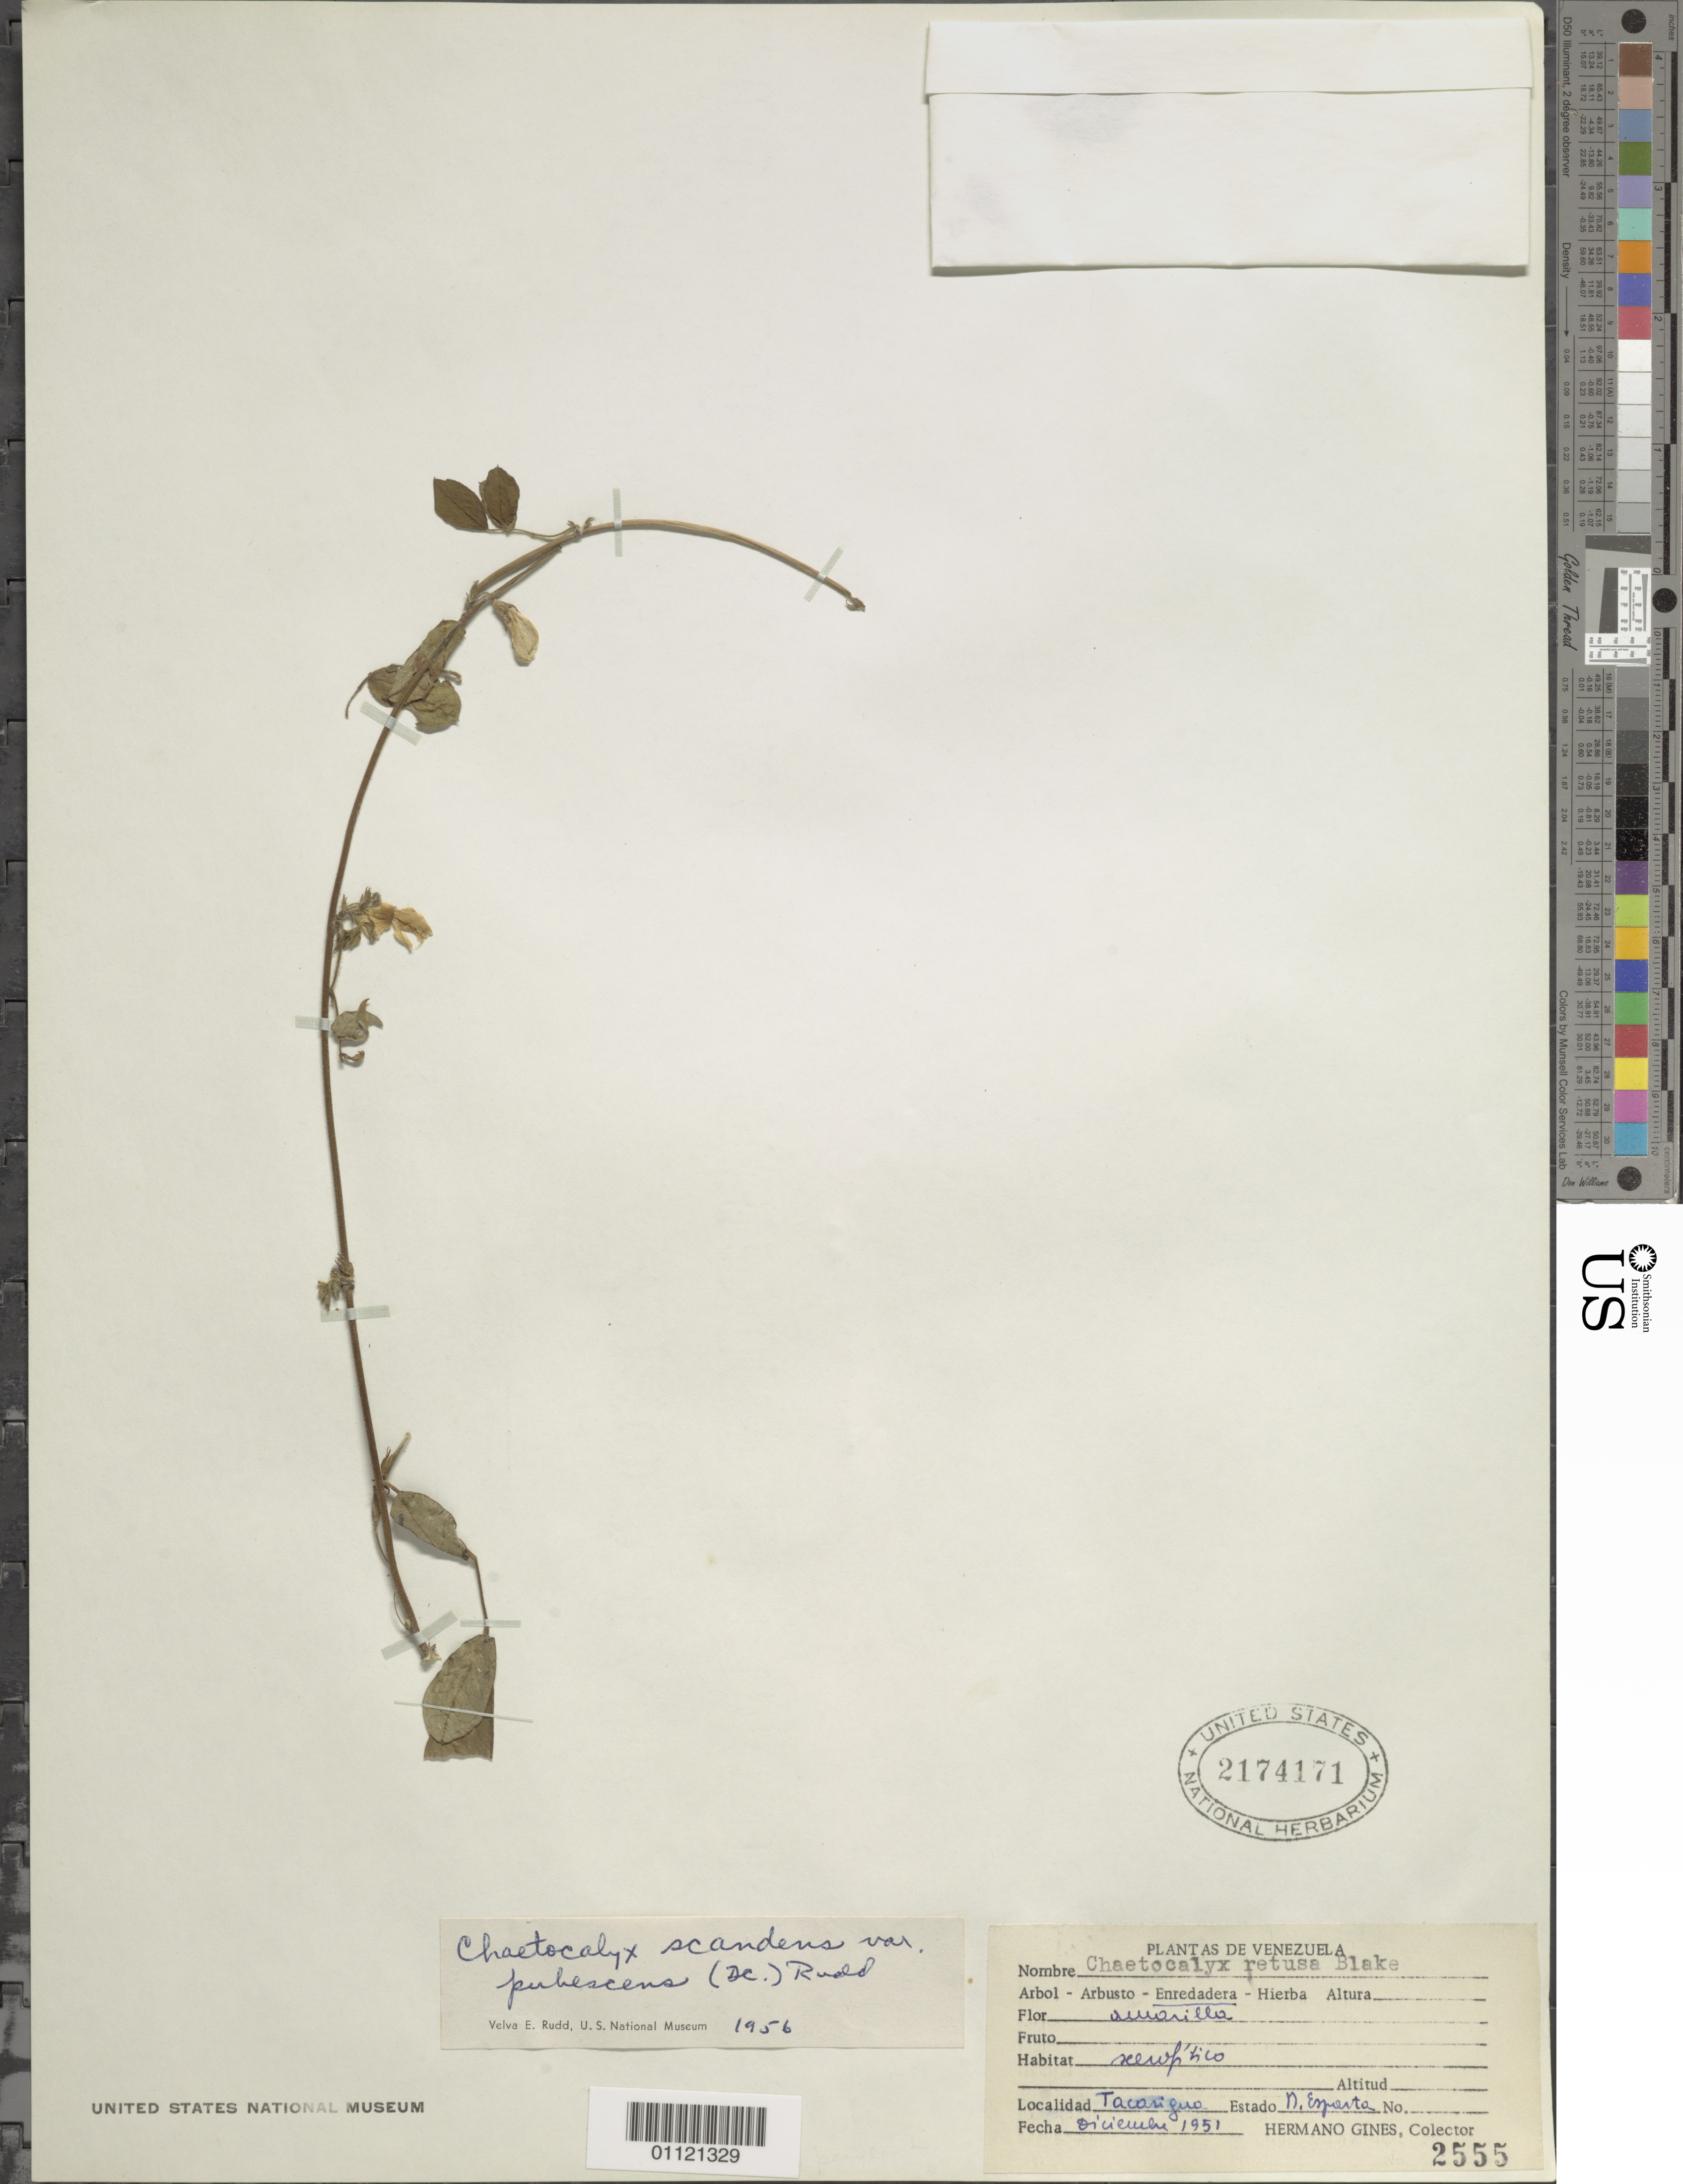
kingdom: Plantae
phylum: Tracheophyta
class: Magnoliopsida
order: Fabales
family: Fabaceae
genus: Chaetocalyx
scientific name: Chaetocalyx scandens var. pubescens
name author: (DC.) Rudd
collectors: Bro. Gines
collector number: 2555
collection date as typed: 01 Dec 1951 to 31 Dec 1951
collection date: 1951-12-01/1951-12-31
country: Venezuela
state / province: Nueva Esparta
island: Margarita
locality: Tacarigua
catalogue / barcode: US 2174171